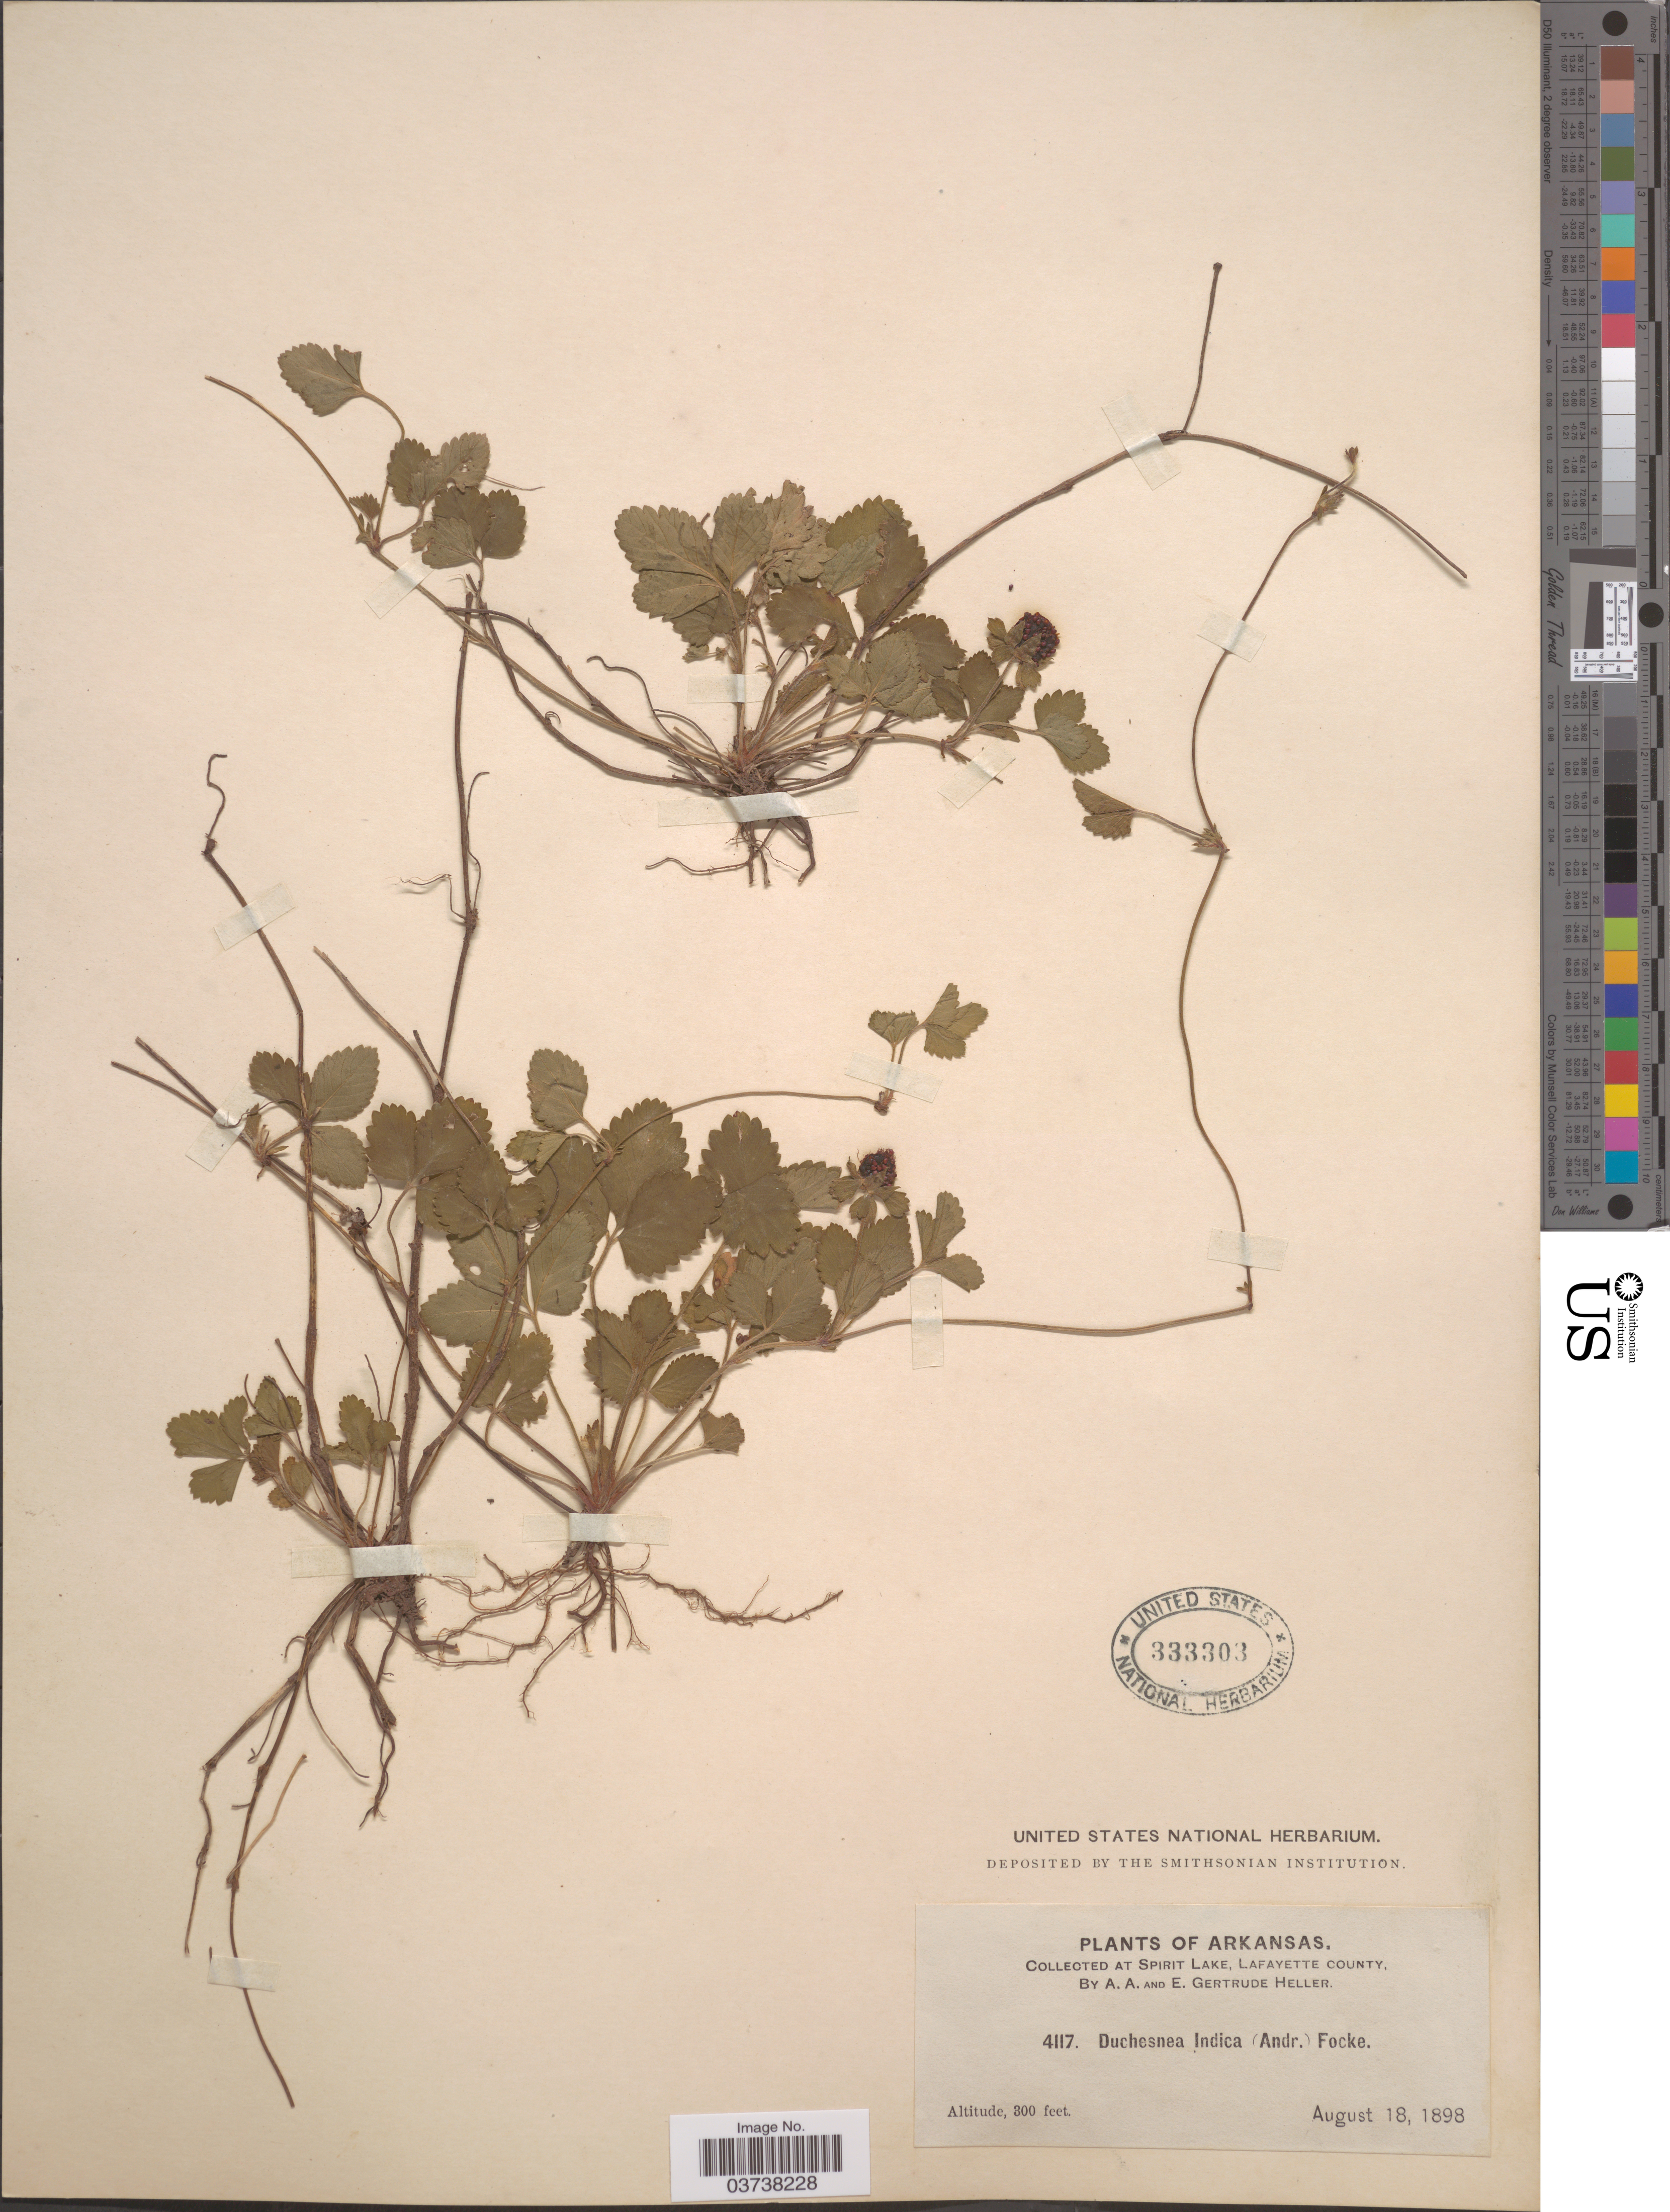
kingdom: Plantae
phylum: Tracheophyta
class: Magnoliopsida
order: Rosales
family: Rosaceae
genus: Potentilla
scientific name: Potentilla indica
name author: (Andrews) Th. Wolf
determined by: Strong, Mark T., (BOT), Smithsonian Institution - National Museum of Natural History (UNITED STATES)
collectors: A. A. Heller & E. G. Heller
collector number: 4117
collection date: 1898-08-18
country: United States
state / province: Arkansas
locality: Spirit Lake, Lafayette County.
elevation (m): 91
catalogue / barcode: US 333303